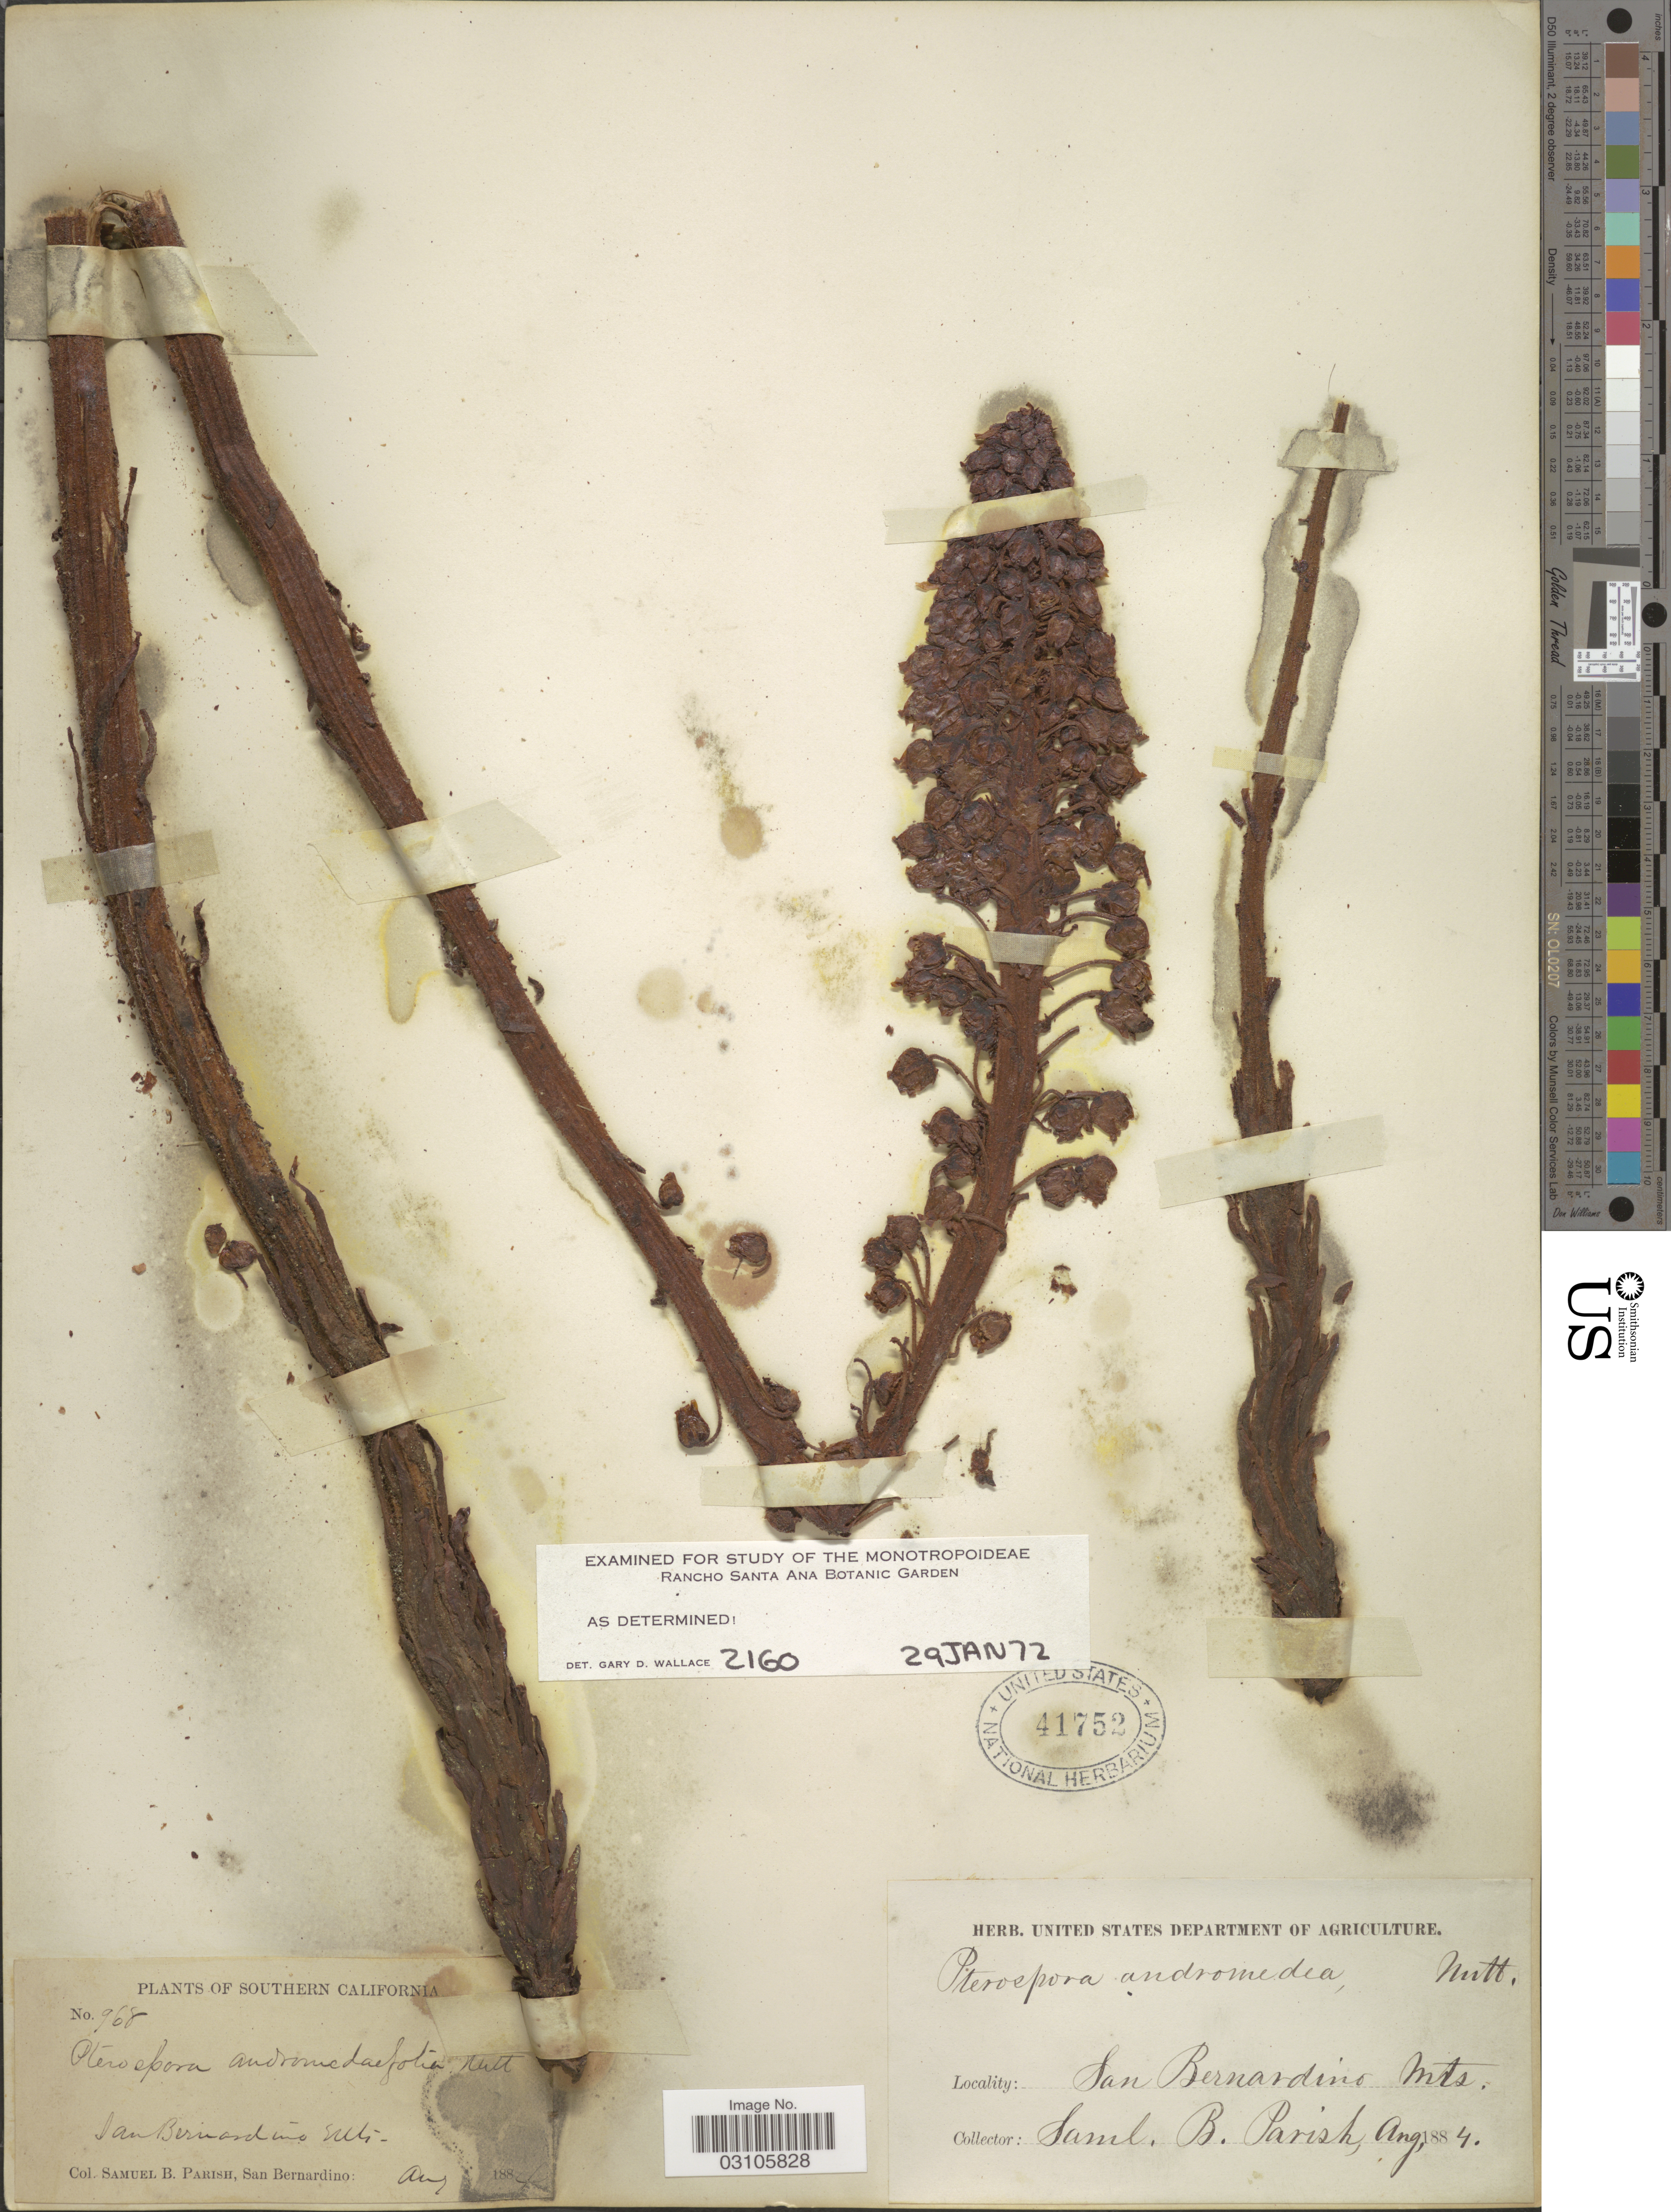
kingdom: Plantae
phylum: Tracheophyta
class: Magnoliopsida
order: Ericales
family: Ericaceae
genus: Pterospora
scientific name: Pterospora andromedea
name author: Nutt.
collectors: S. B. Parish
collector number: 968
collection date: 1884-08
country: United States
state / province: California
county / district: San Bernardino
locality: Southern California. San Bernardino Mts.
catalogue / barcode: US 41752